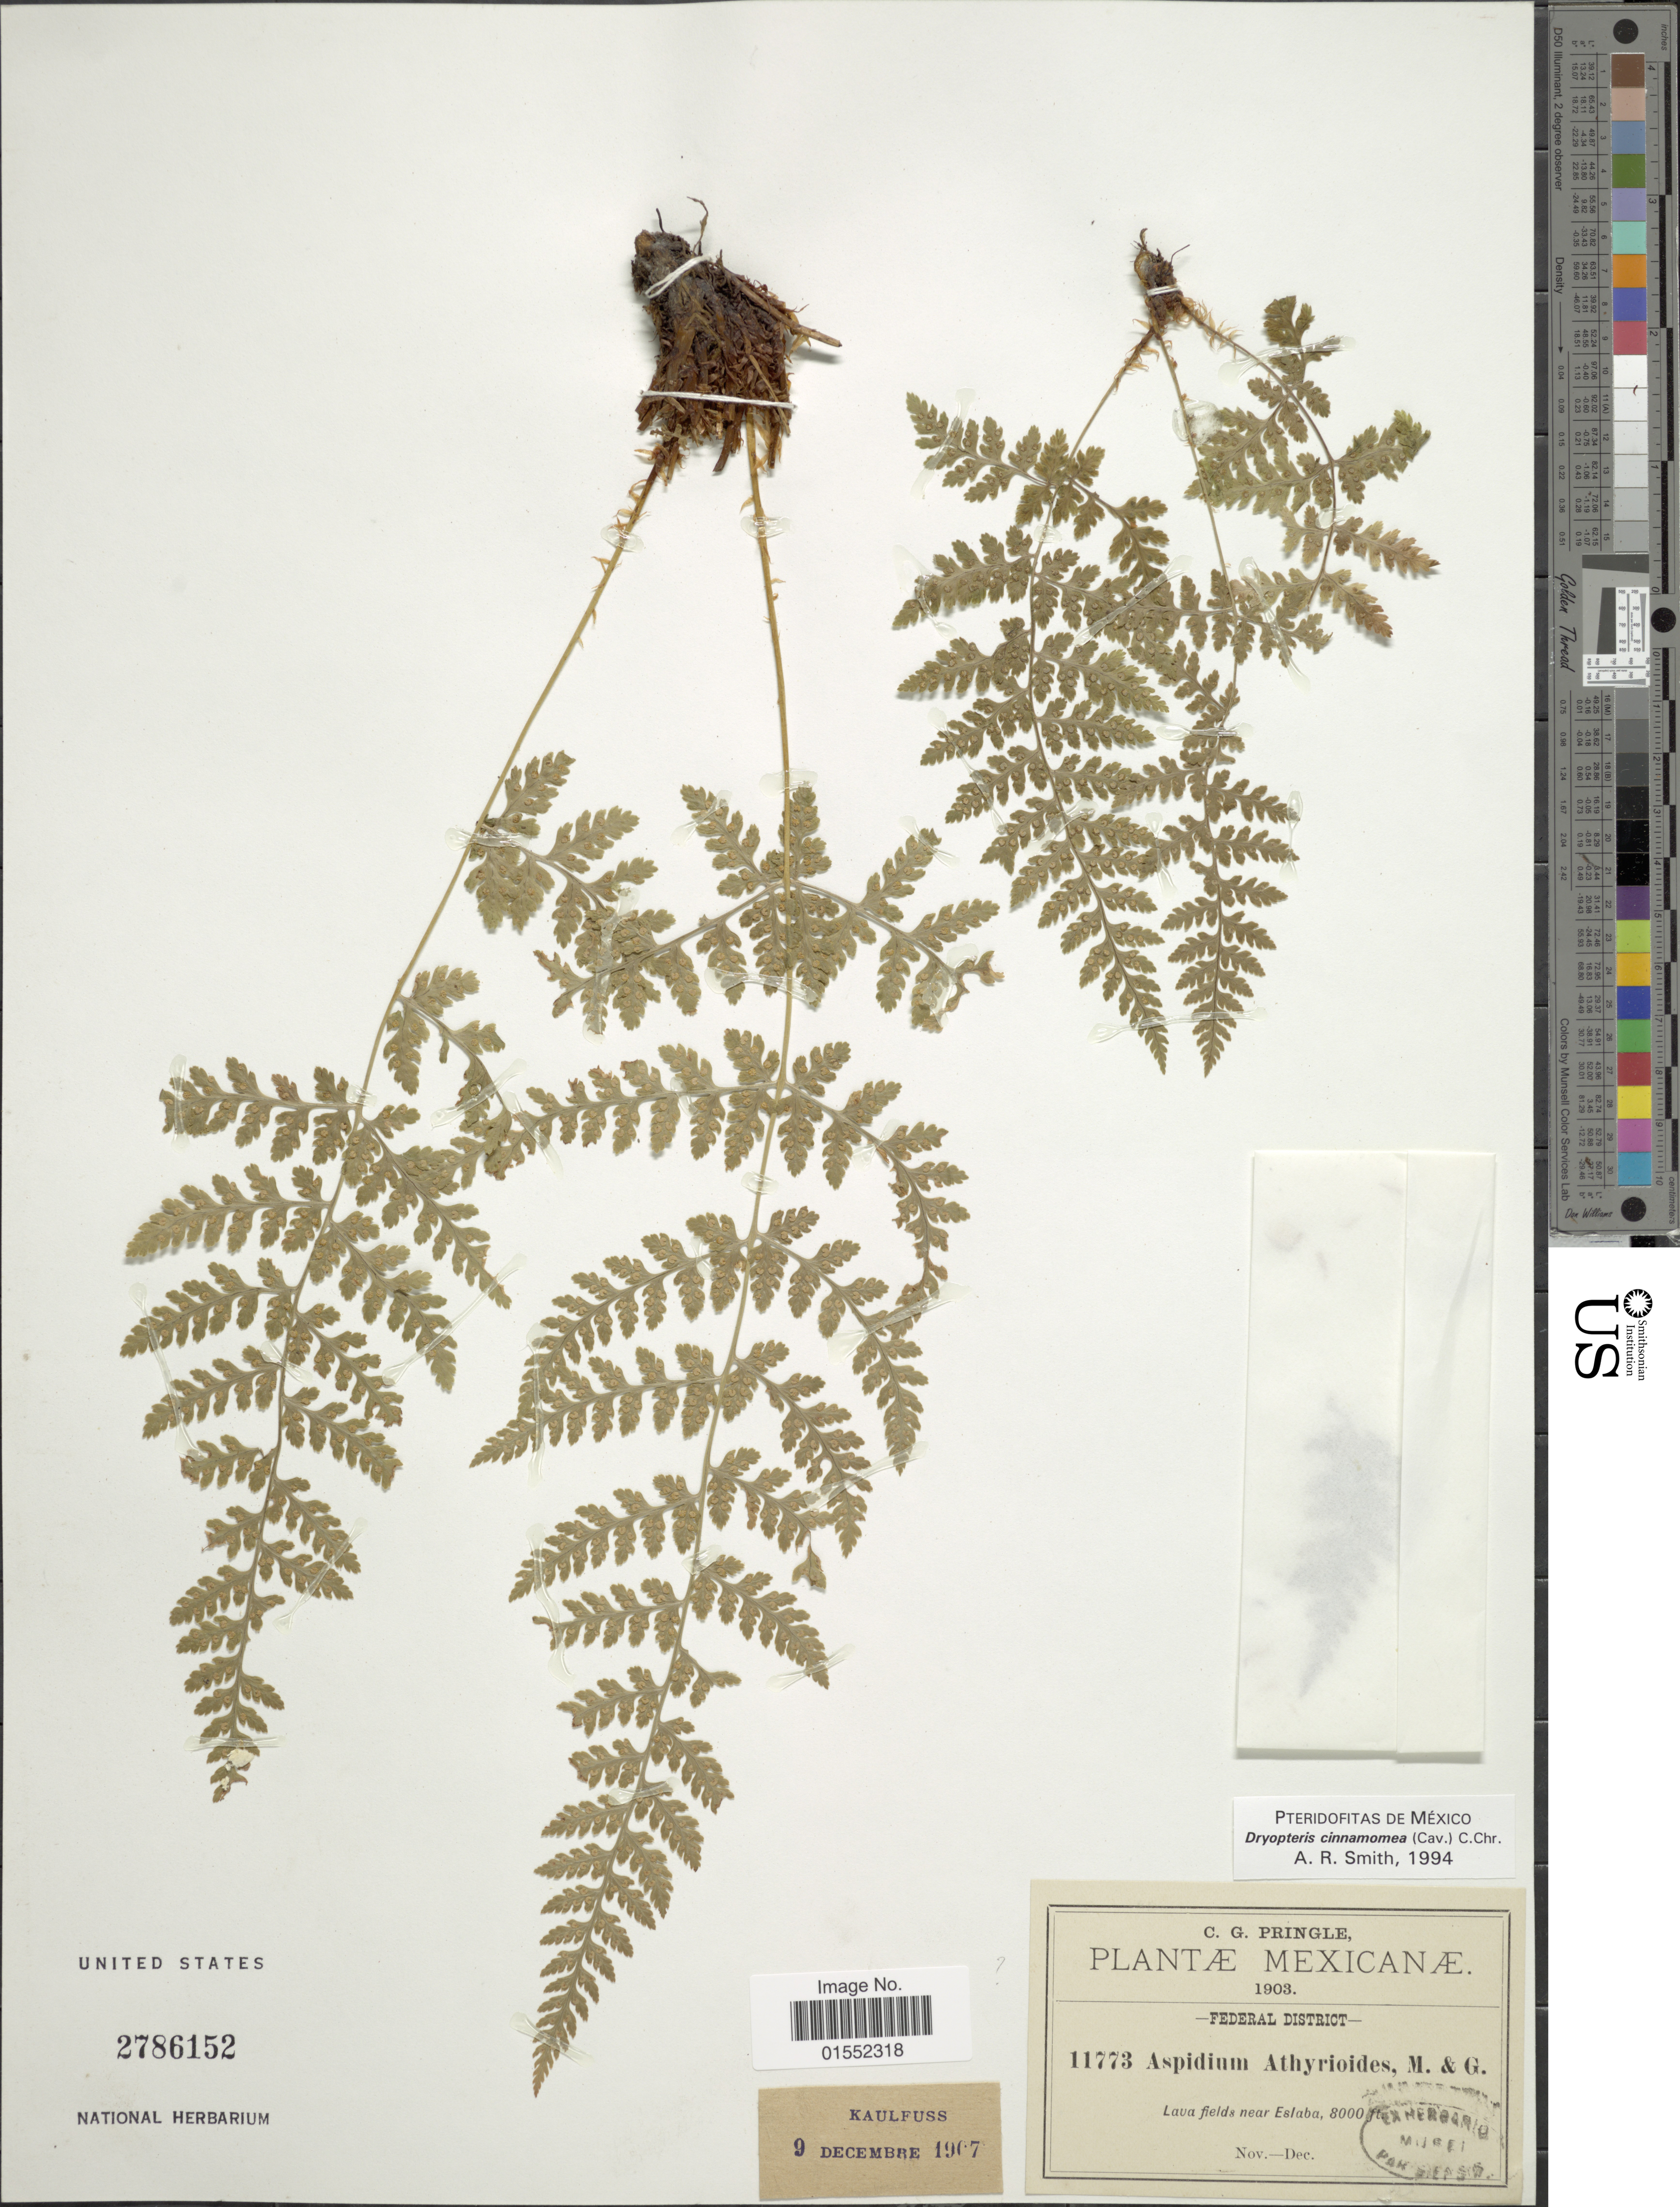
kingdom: Plantae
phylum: Tracheophyta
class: Polypodiopsida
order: Polypodiales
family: Dryopteridaceae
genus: Dryopteris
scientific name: Dryopteris cinnamomea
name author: (Cav.) C. Chr.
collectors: C. G. Pringle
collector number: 11773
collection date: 1903-11/1903-12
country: Mexico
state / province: Distrito Federal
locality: Federal District, Lava fields near Eslaba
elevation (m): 2438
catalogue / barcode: US 2786152